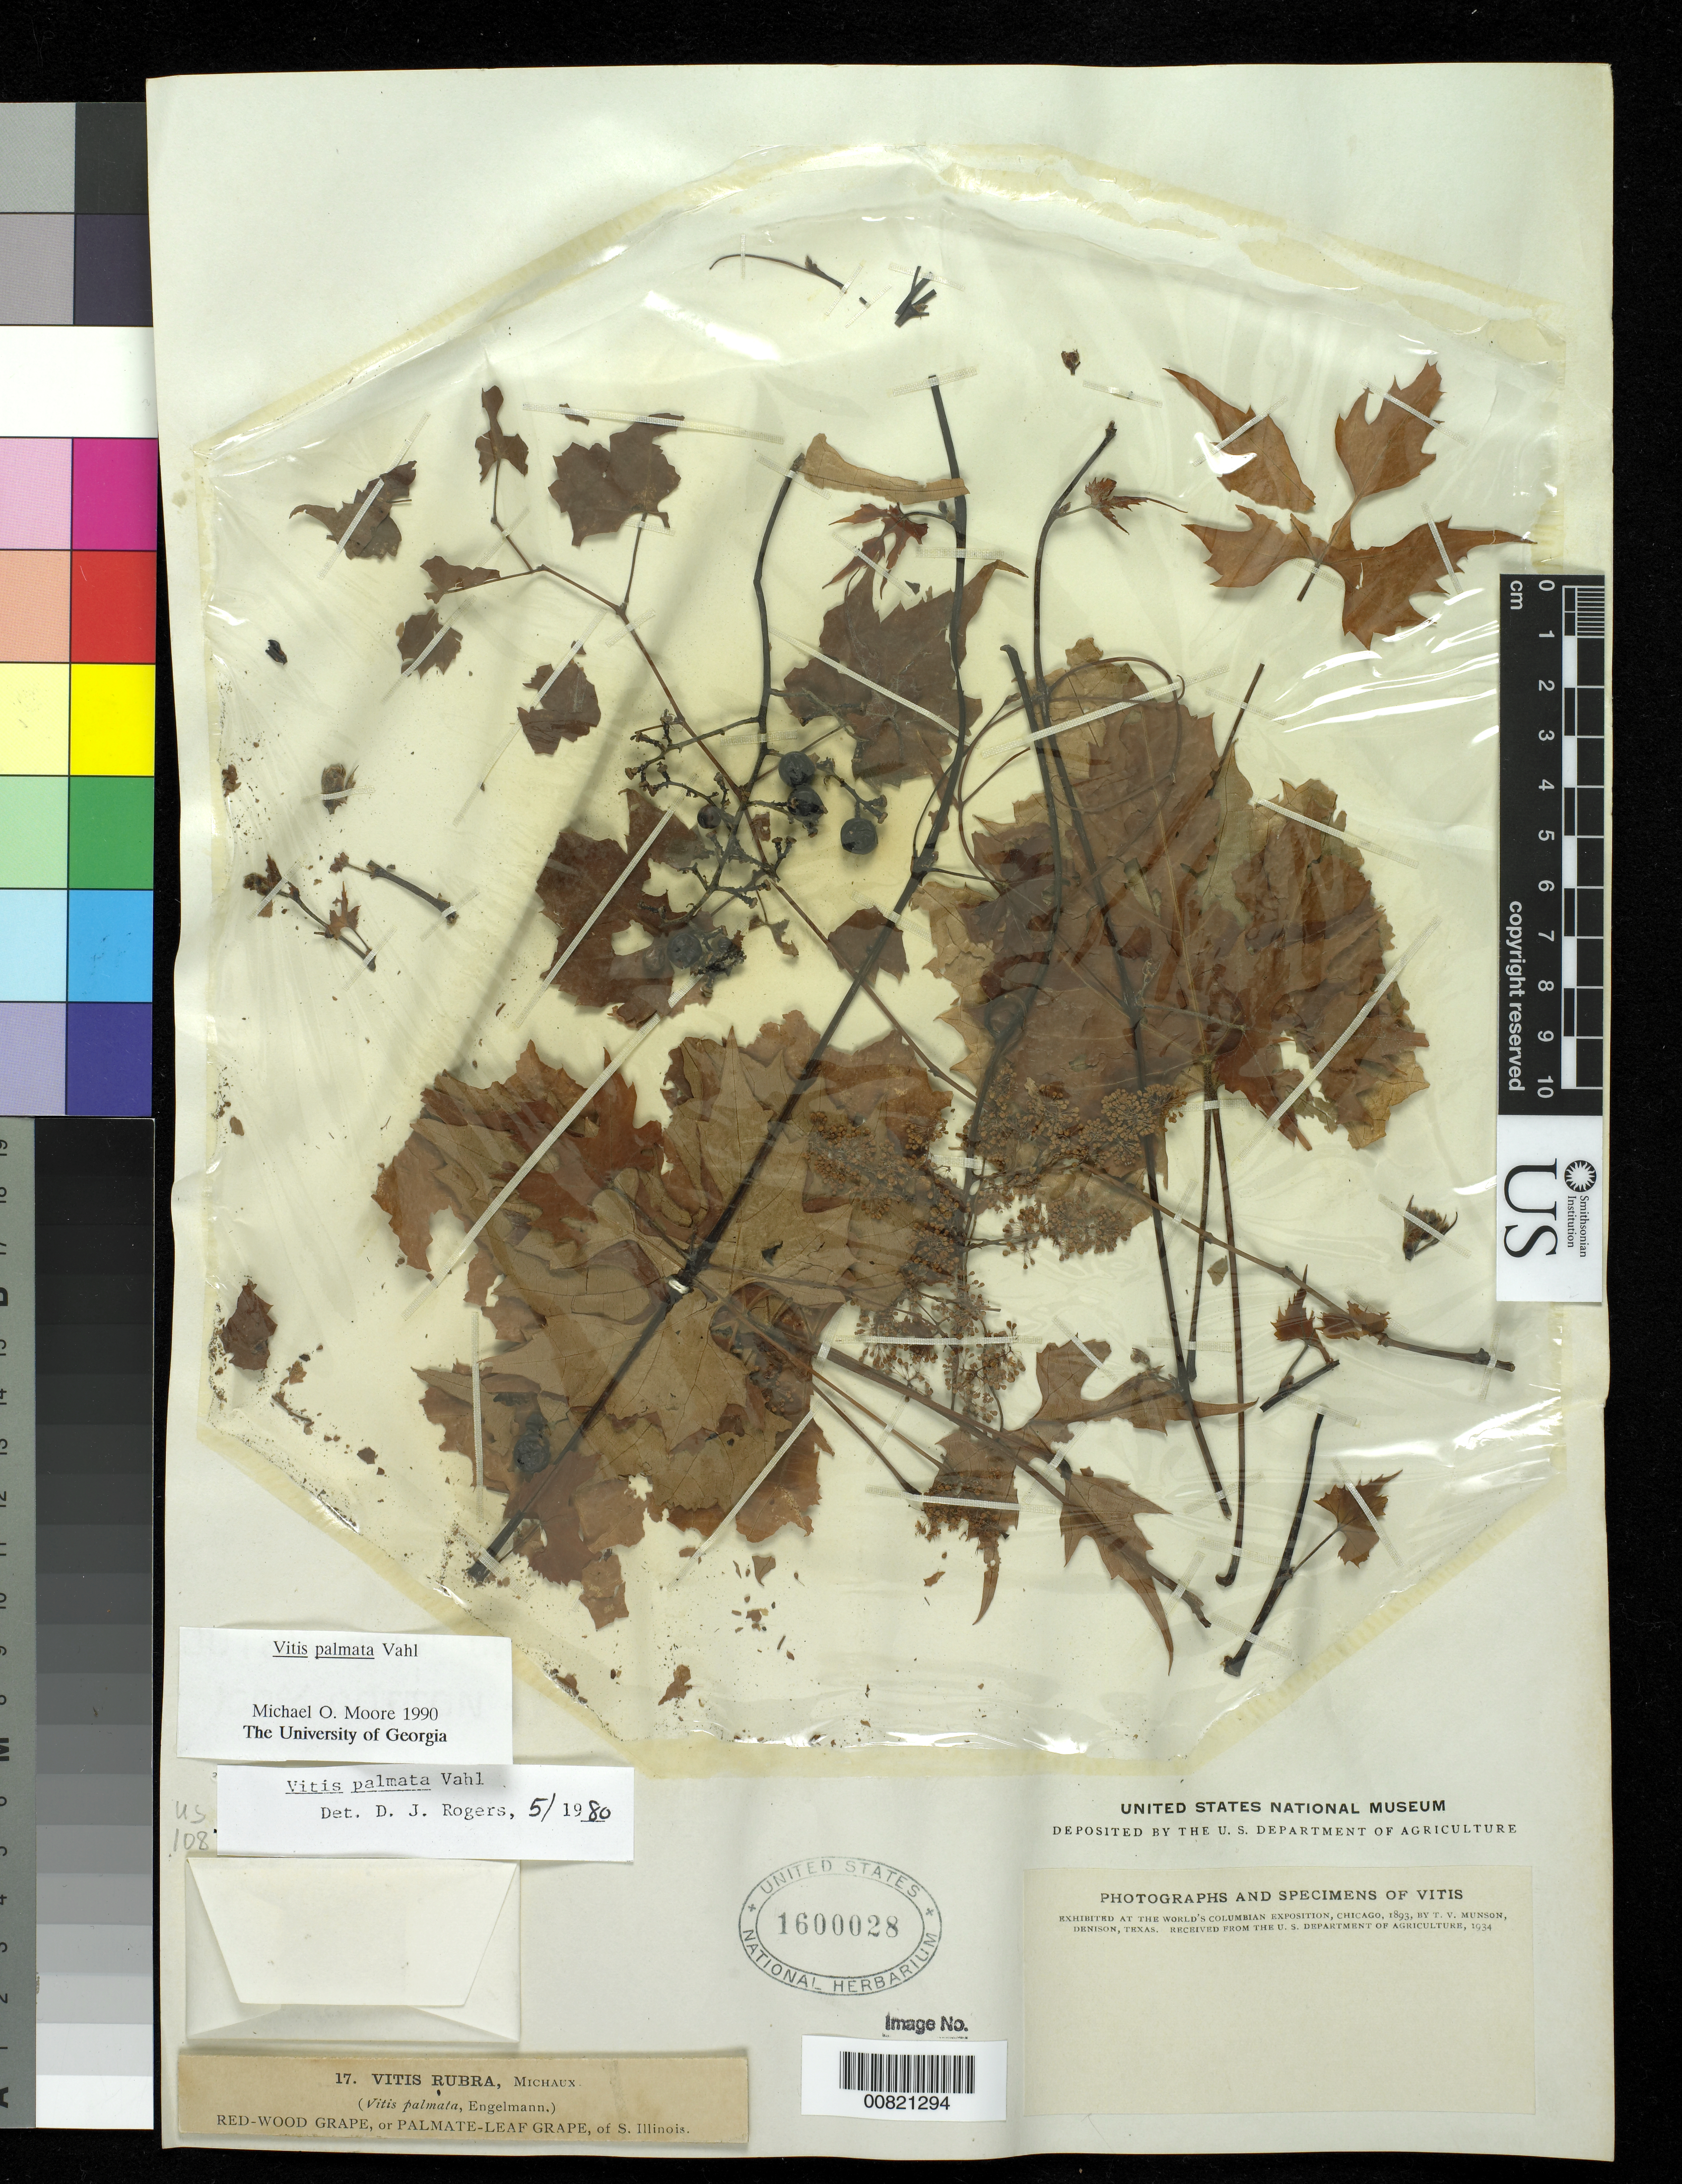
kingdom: Plantae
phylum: Tracheophyta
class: Magnoliopsida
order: Vitales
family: Vitaceae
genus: Vitis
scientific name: Vitis palmata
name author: Vahl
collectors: T. V. Munson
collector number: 17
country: United States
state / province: Illinois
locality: S. Illinois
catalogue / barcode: US 1600028